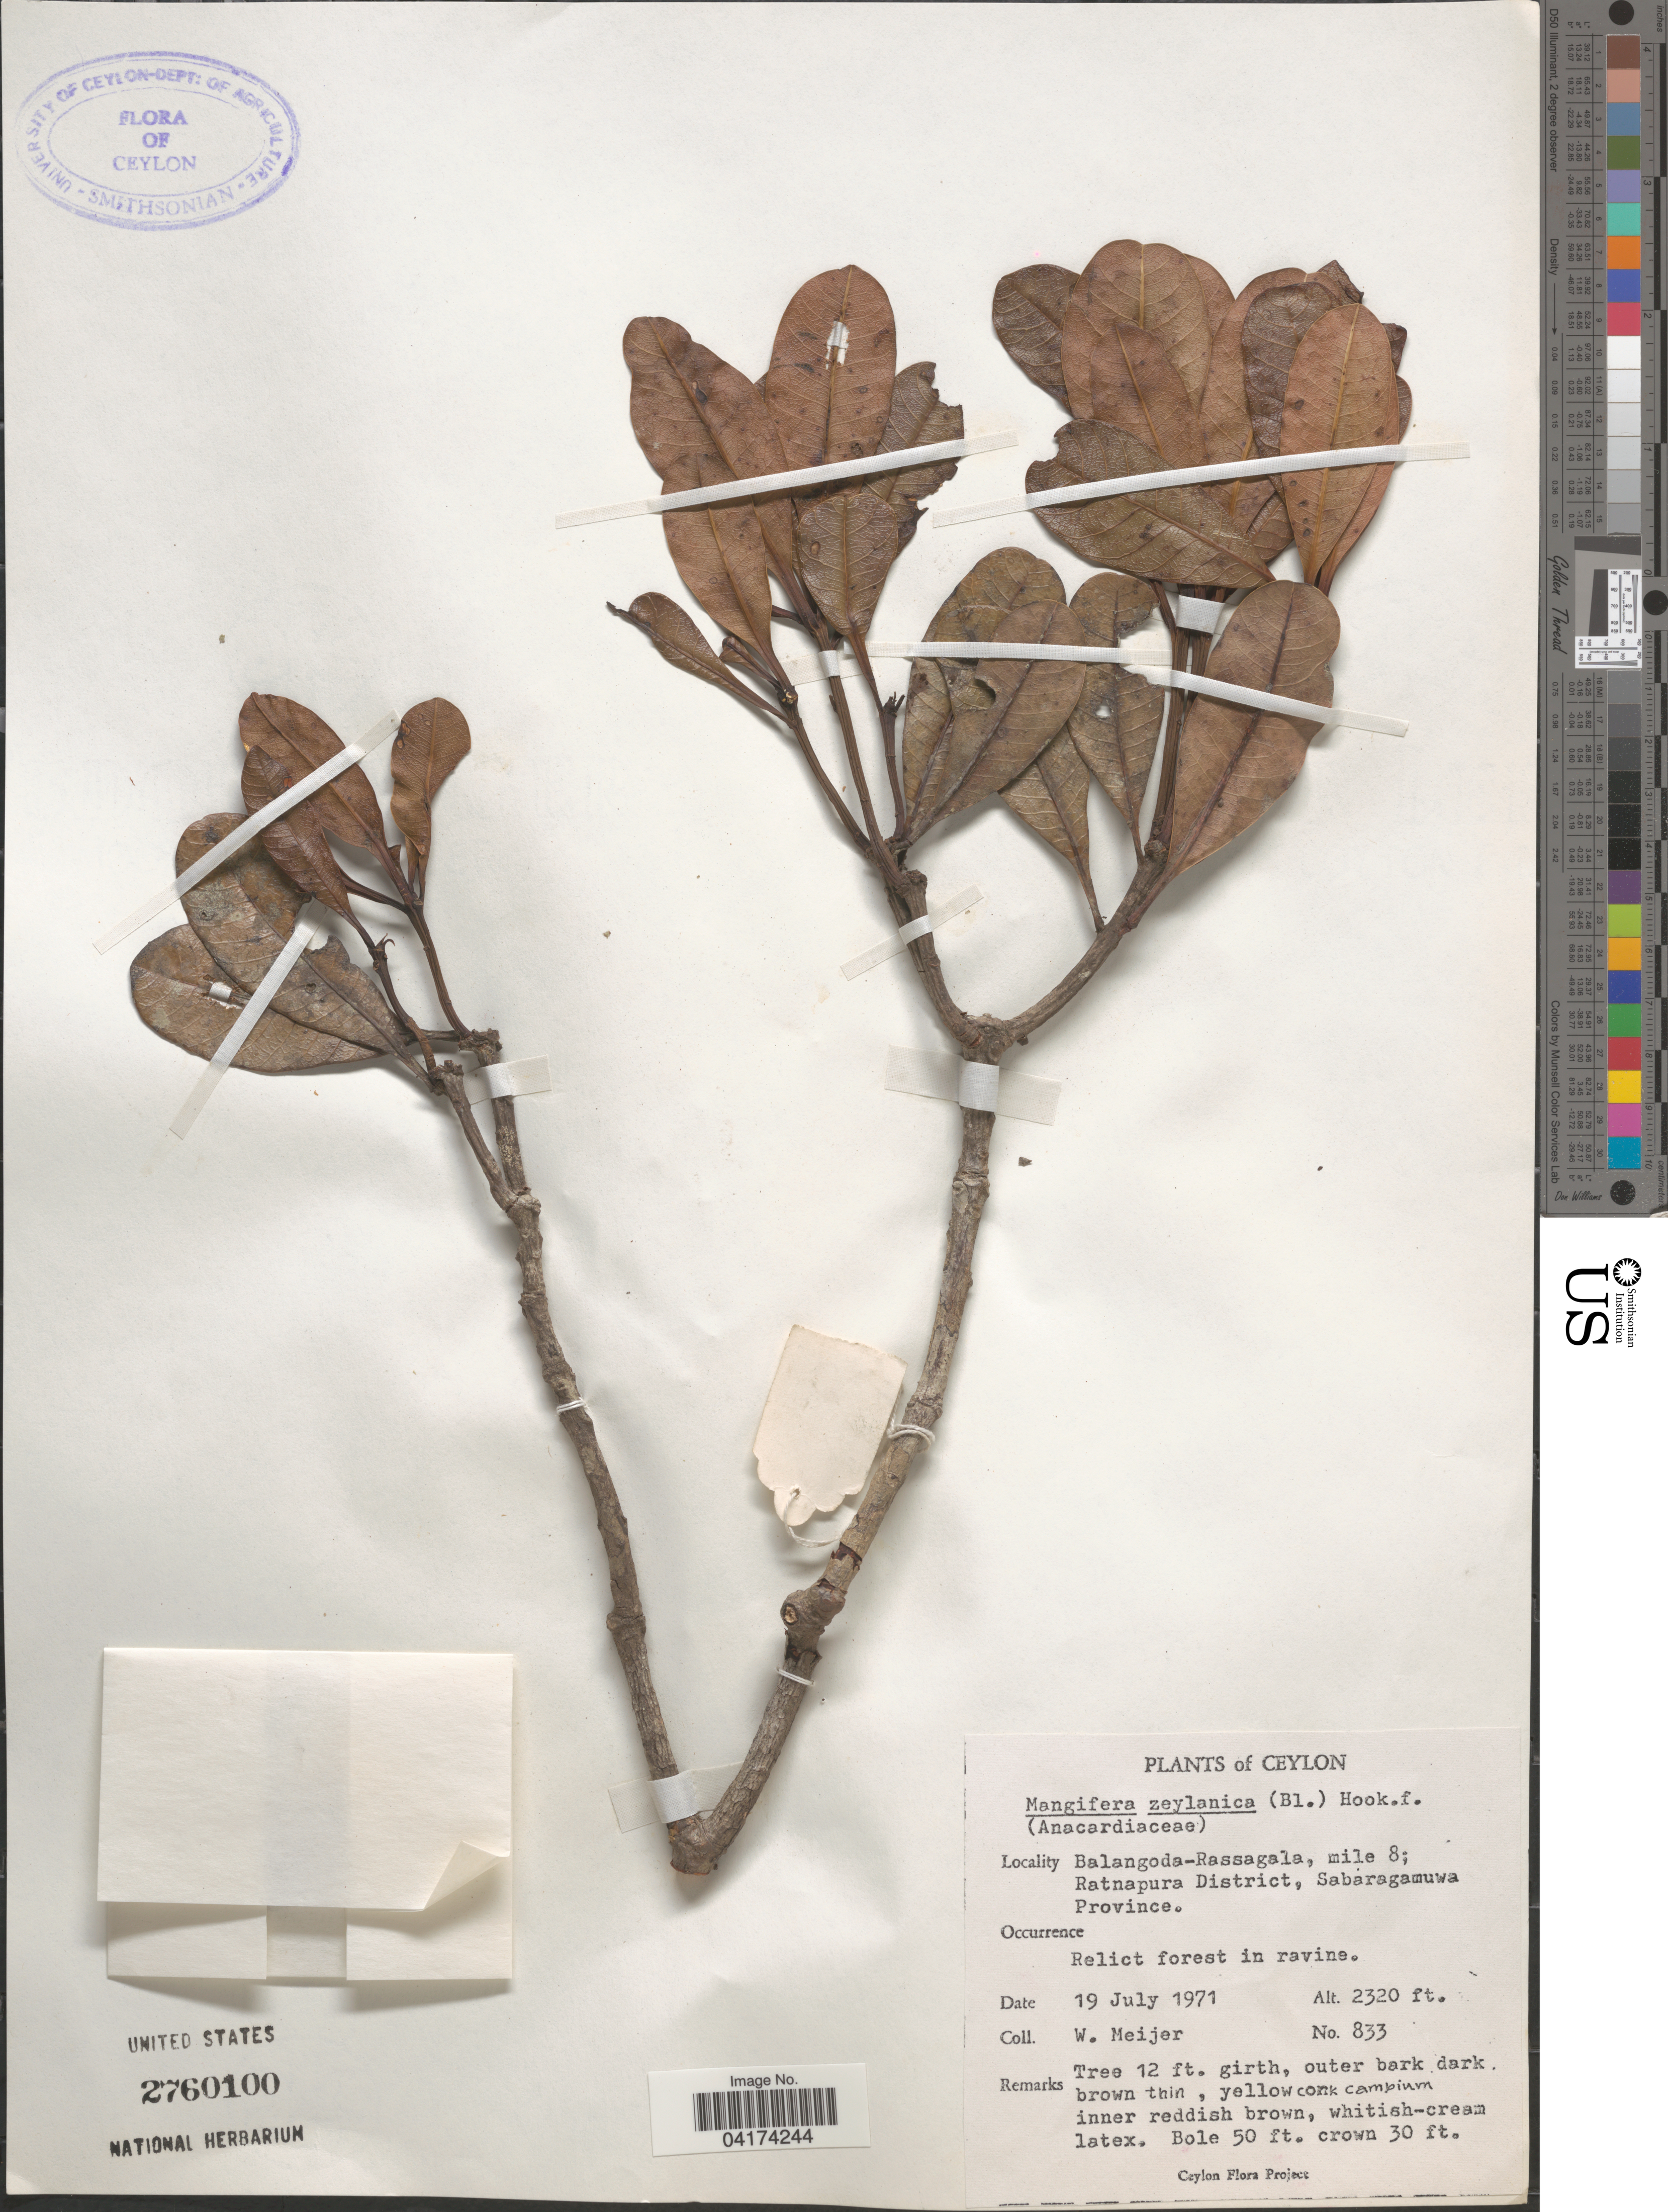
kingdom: Plantae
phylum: Tracheophyta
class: Magnoliopsida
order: Sapindales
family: Anacardiaceae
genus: Mangifera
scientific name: Mangifera zeylanica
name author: (Blume) Hook. f.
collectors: W. Meijer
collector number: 833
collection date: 1971-07-19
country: Sri Lanka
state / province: Sabaragamuwa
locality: Ceylon. Balangoda-Rassagala, mile 8; Ratnapura District.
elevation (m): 707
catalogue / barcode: US 2760100